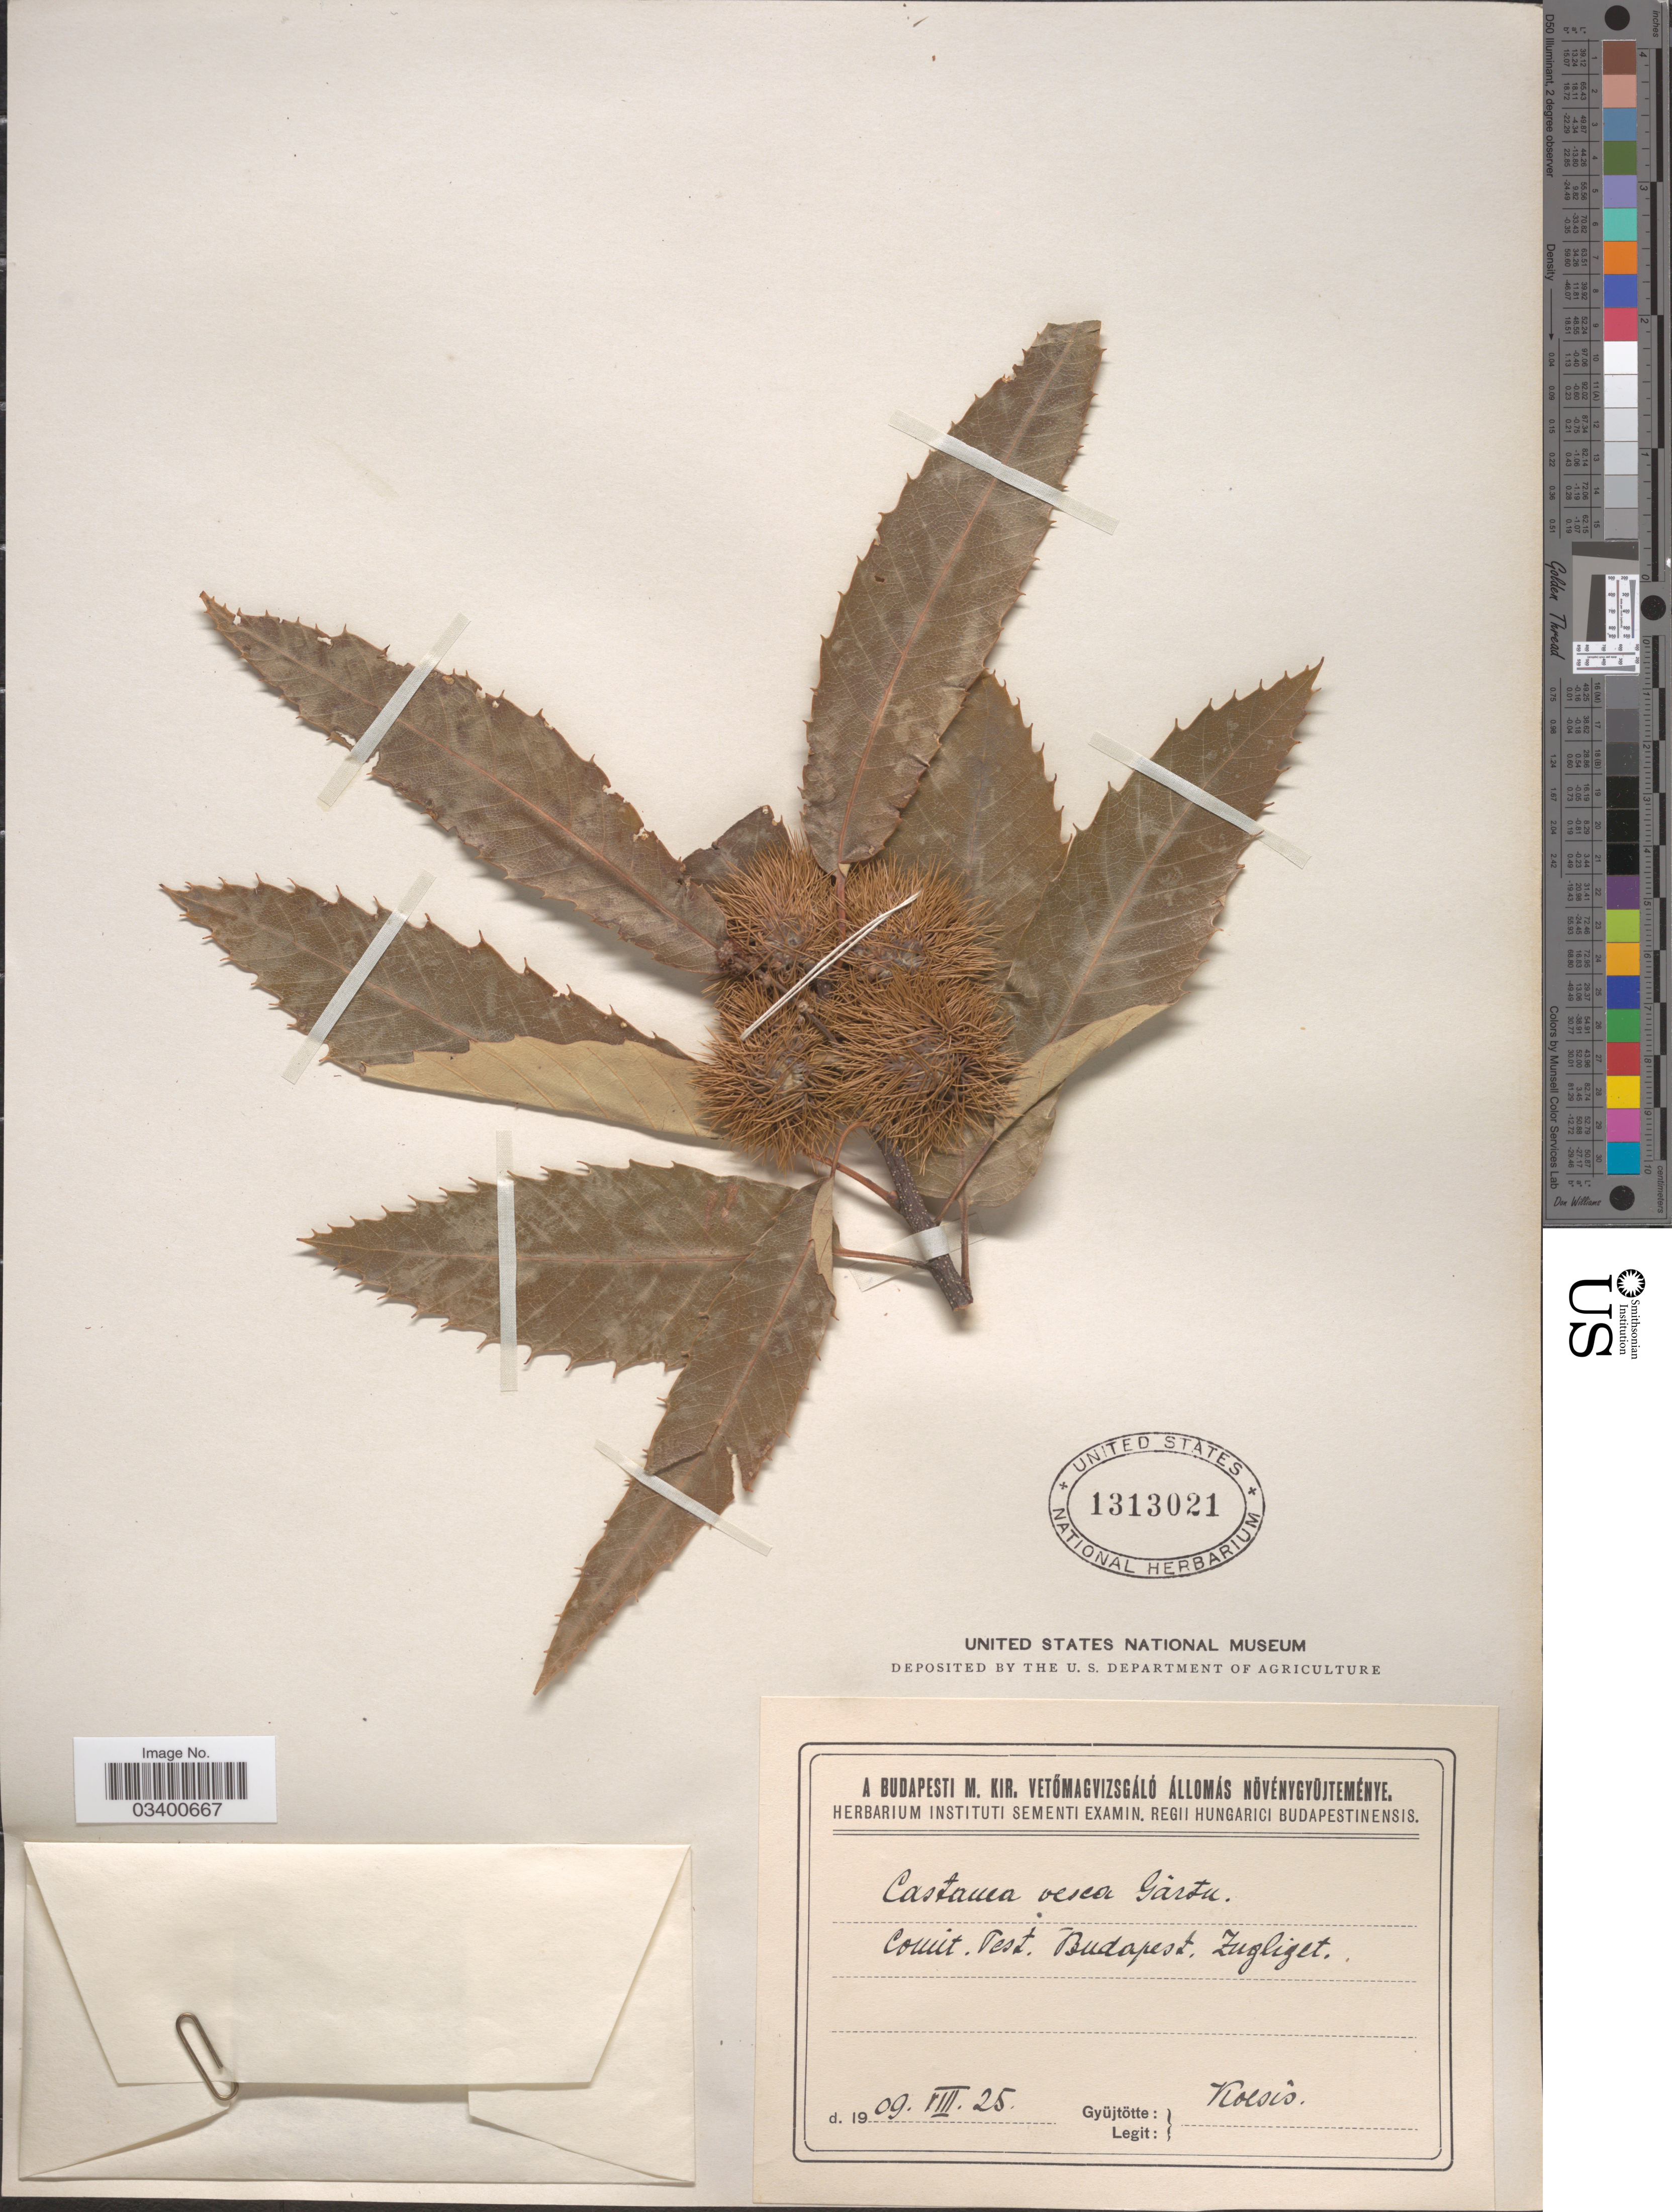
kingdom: Plantae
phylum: Tracheophyta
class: Magnoliopsida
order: Fagales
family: Fagaceae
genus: Castanea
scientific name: Castanea sativa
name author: Mill.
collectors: Kolsis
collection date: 1909-08-25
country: Hungary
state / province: Budapest, Capital District of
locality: Comit [interpreted]. Pest [interpreted]. Budapest. Zugliget.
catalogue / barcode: US 1313021